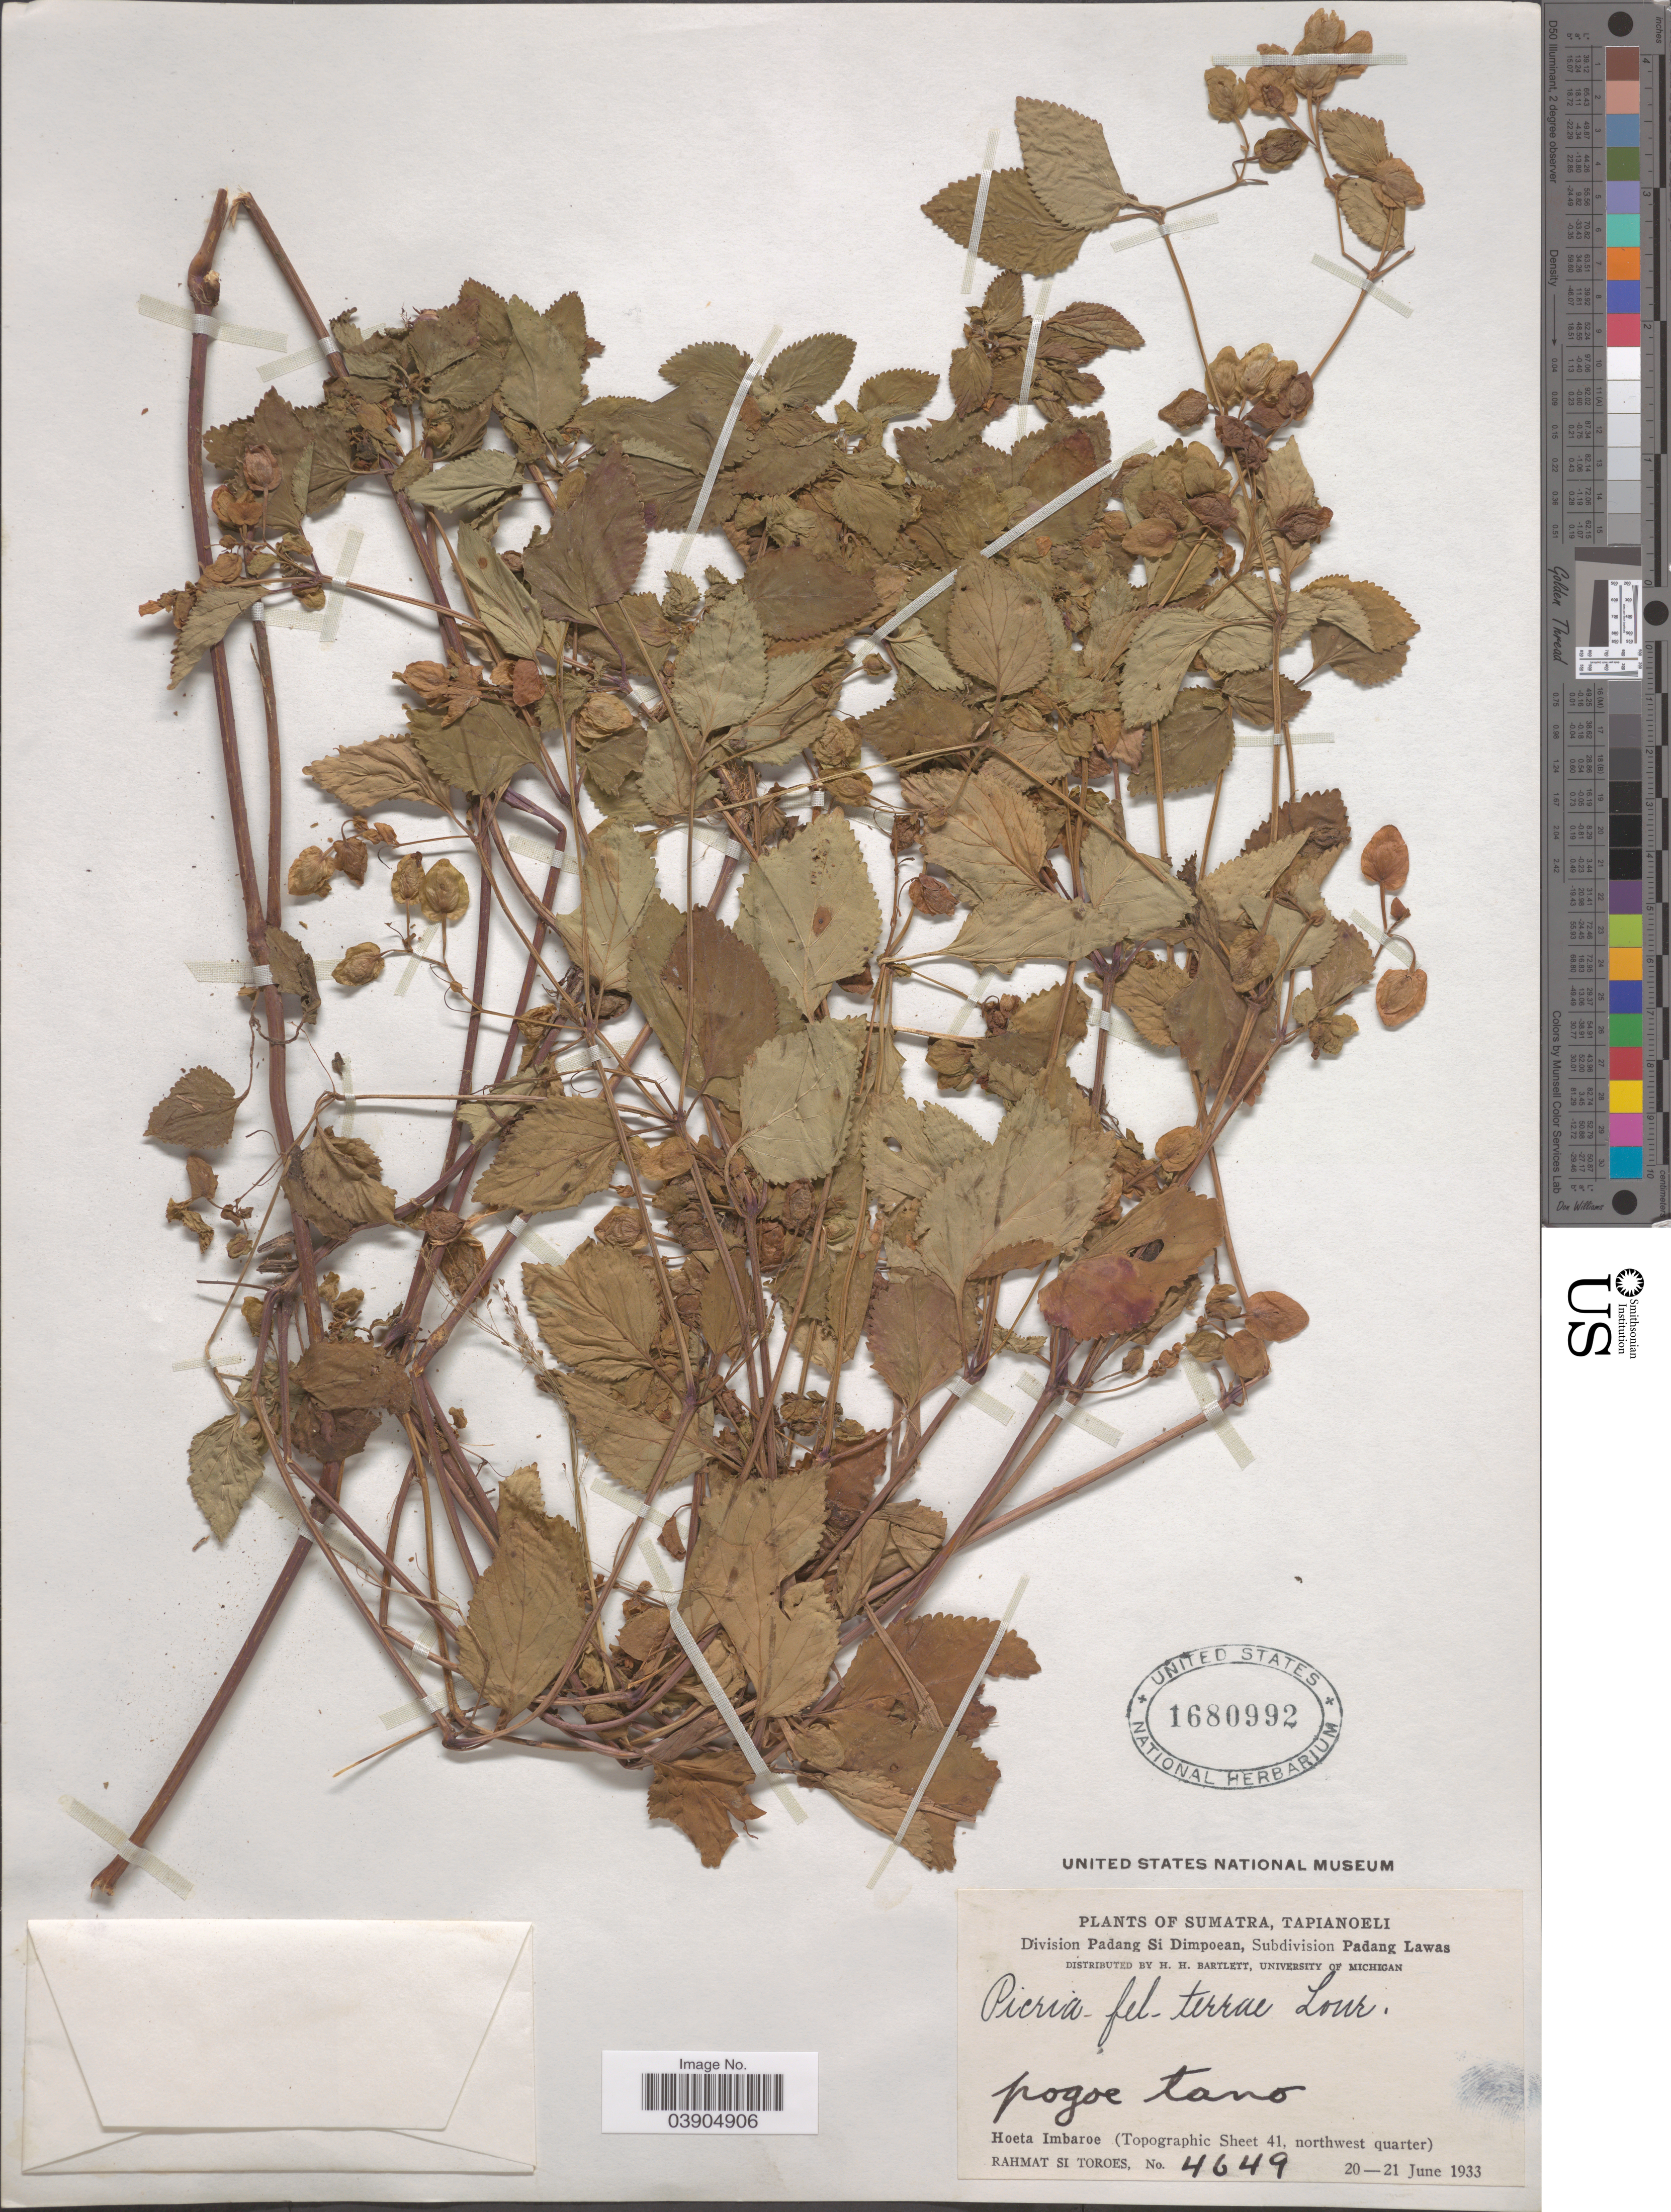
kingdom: Plantae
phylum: Tracheophyta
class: Magnoliopsida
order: Lamiales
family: Linderniaceae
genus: Curanga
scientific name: Curanga fel-terrae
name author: (Lour.) Merr.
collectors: Rahmat Si Boeea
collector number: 4649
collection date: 1933-06-20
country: Indonesia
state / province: Sumatra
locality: Tapianoeli. Division Padang Si Dimpoean, Subdivision Padang Lawas. Hoeta Imbaroe (Topographic Sheet 41, northwest quarter).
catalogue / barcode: US 1680992